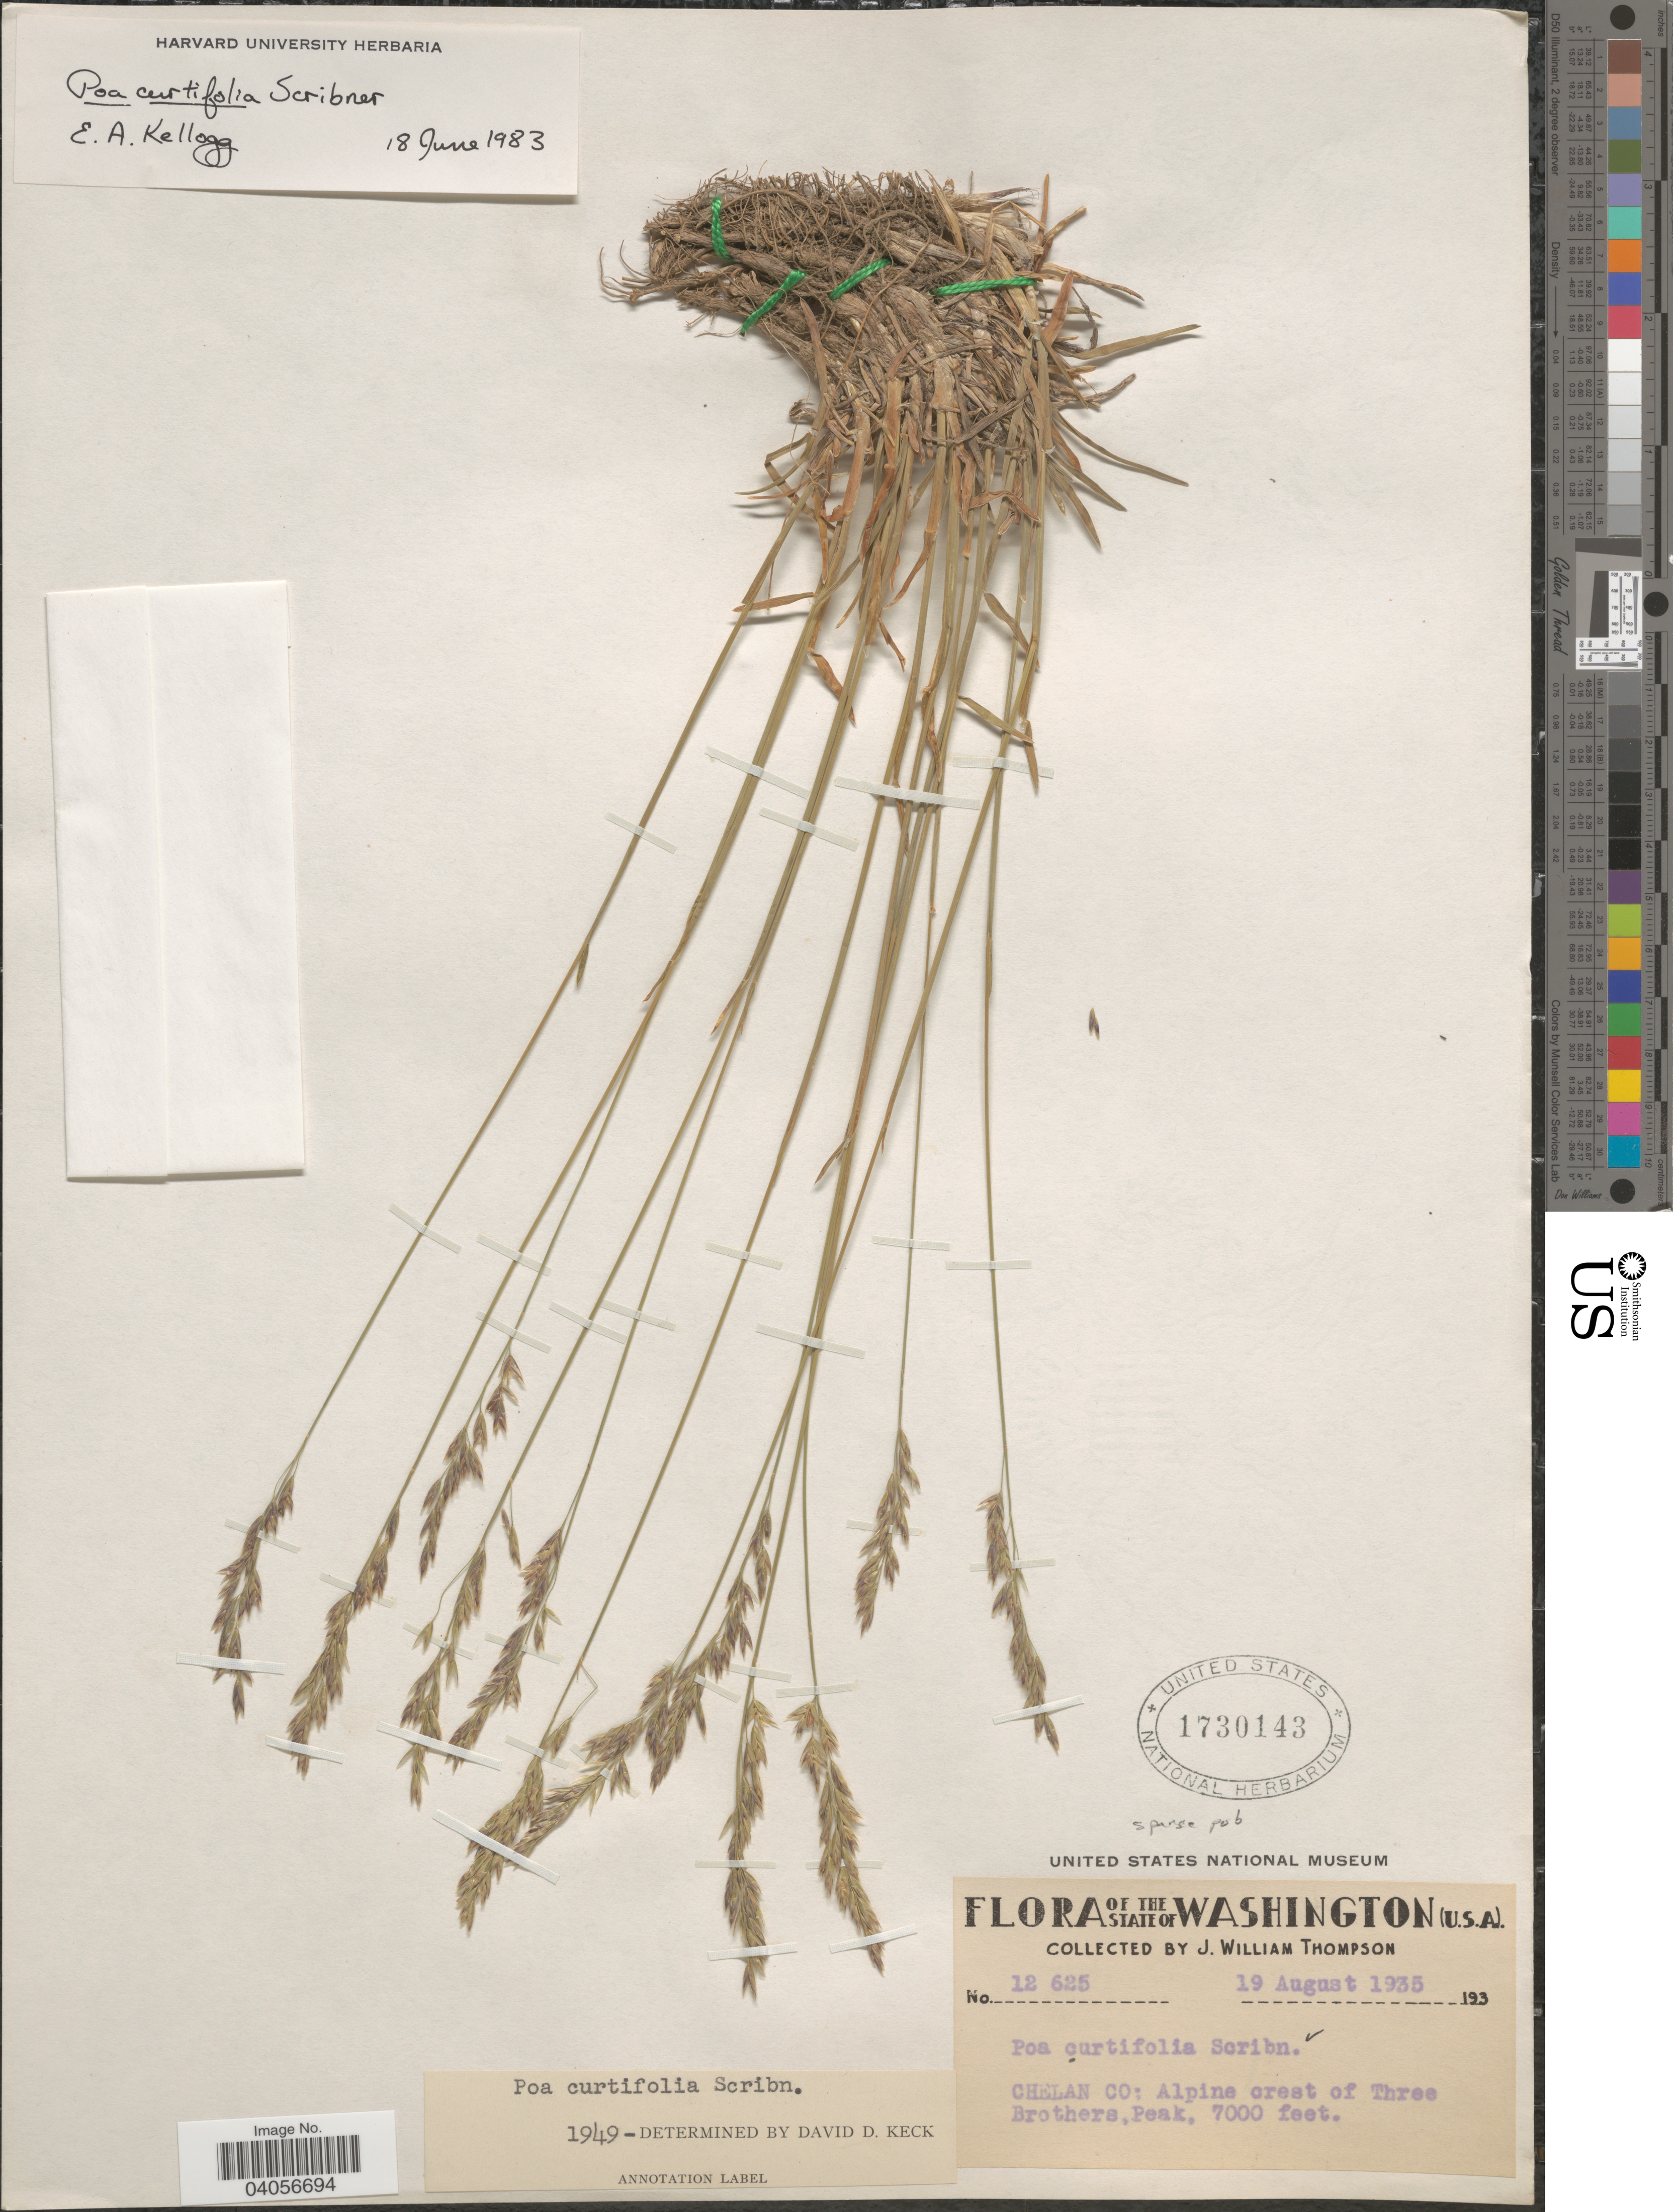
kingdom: Plantae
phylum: Tracheophyta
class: Liliopsida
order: Poales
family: Poaceae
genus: Poa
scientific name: Poa curtifolia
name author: Scribn.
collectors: J. W. Thompson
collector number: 12625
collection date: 1935-08-19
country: United States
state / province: Washington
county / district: Chelan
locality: Chelan Co: Alpine crest of Three Brothers, Peak.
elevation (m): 2134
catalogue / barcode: US 1730143